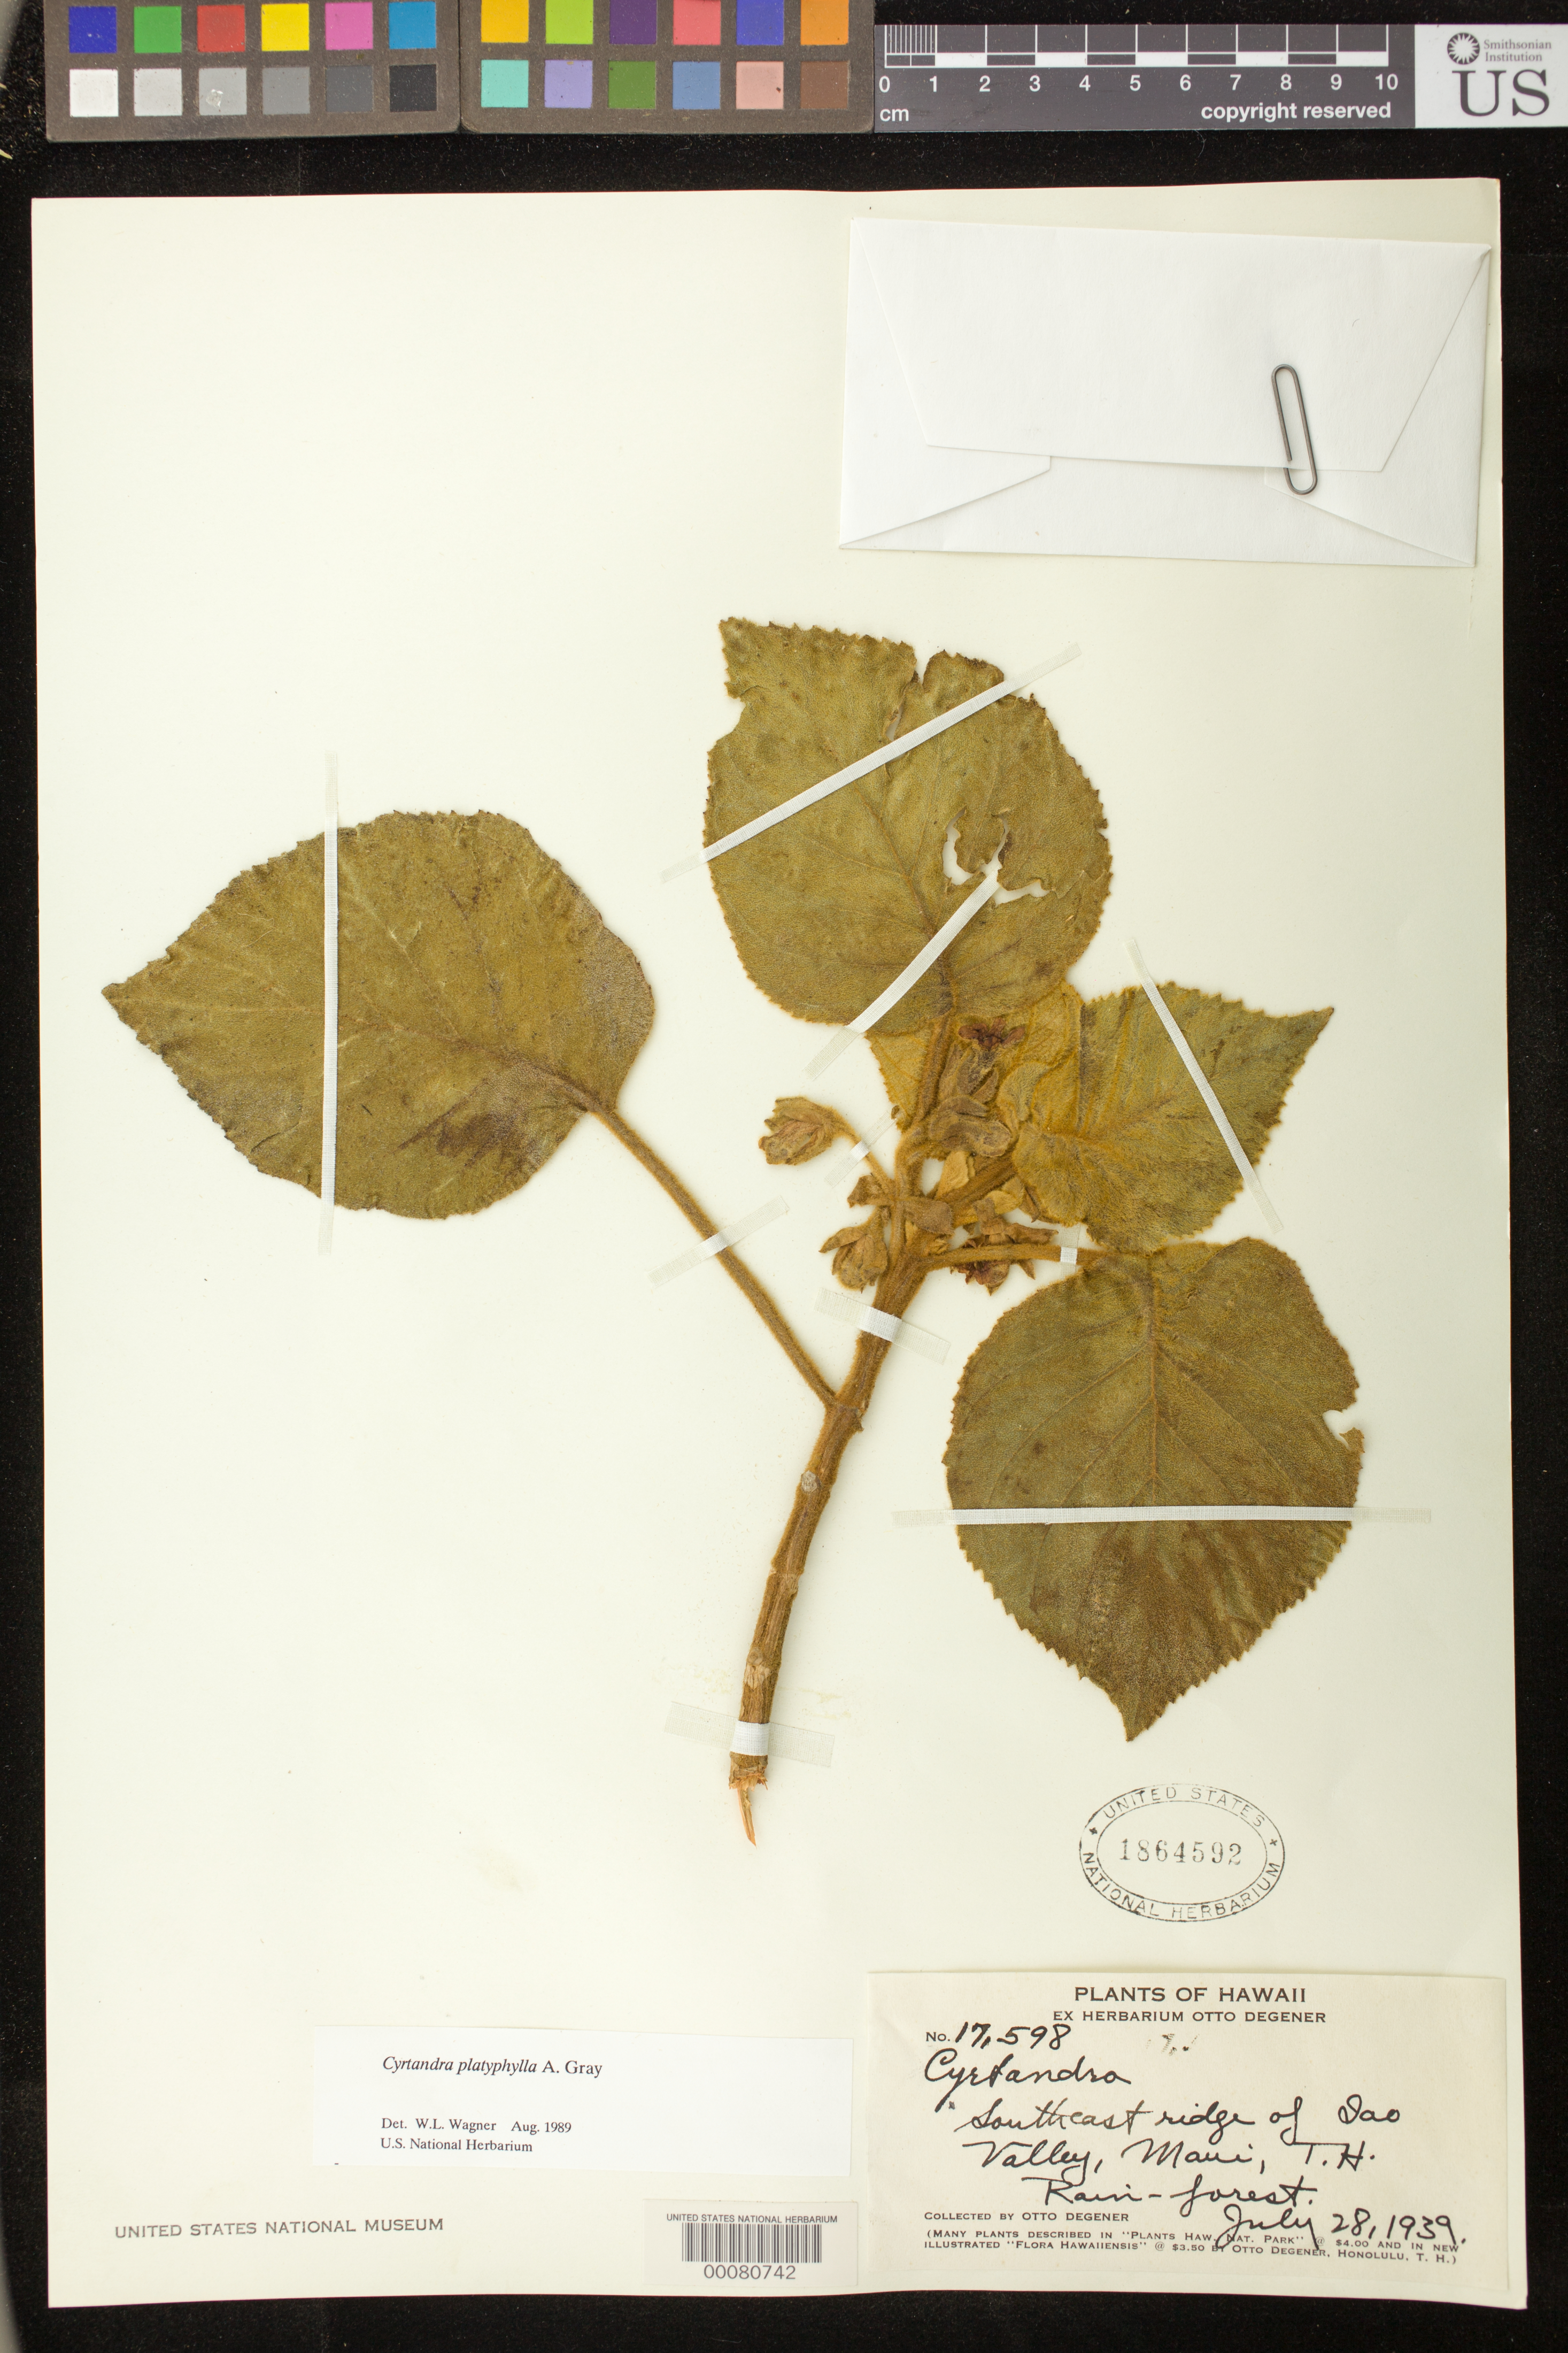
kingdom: Plantae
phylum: Tracheophyta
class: Magnoliopsida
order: Lamiales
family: Gesneriaceae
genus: Cyrtandra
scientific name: Cyrtandra platyphylla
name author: A. Gray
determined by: Wagner, W. L., (BOT), Smithsonian Institution - National Museum of Natural History (UNITED STATES)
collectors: O. Degener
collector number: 17598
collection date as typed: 28 Jul 1939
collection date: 1939-07-28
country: United States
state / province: Hawaii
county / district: Maui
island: Maui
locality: SE ridge of Iao valley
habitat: Rain-forest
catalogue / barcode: US 1864592